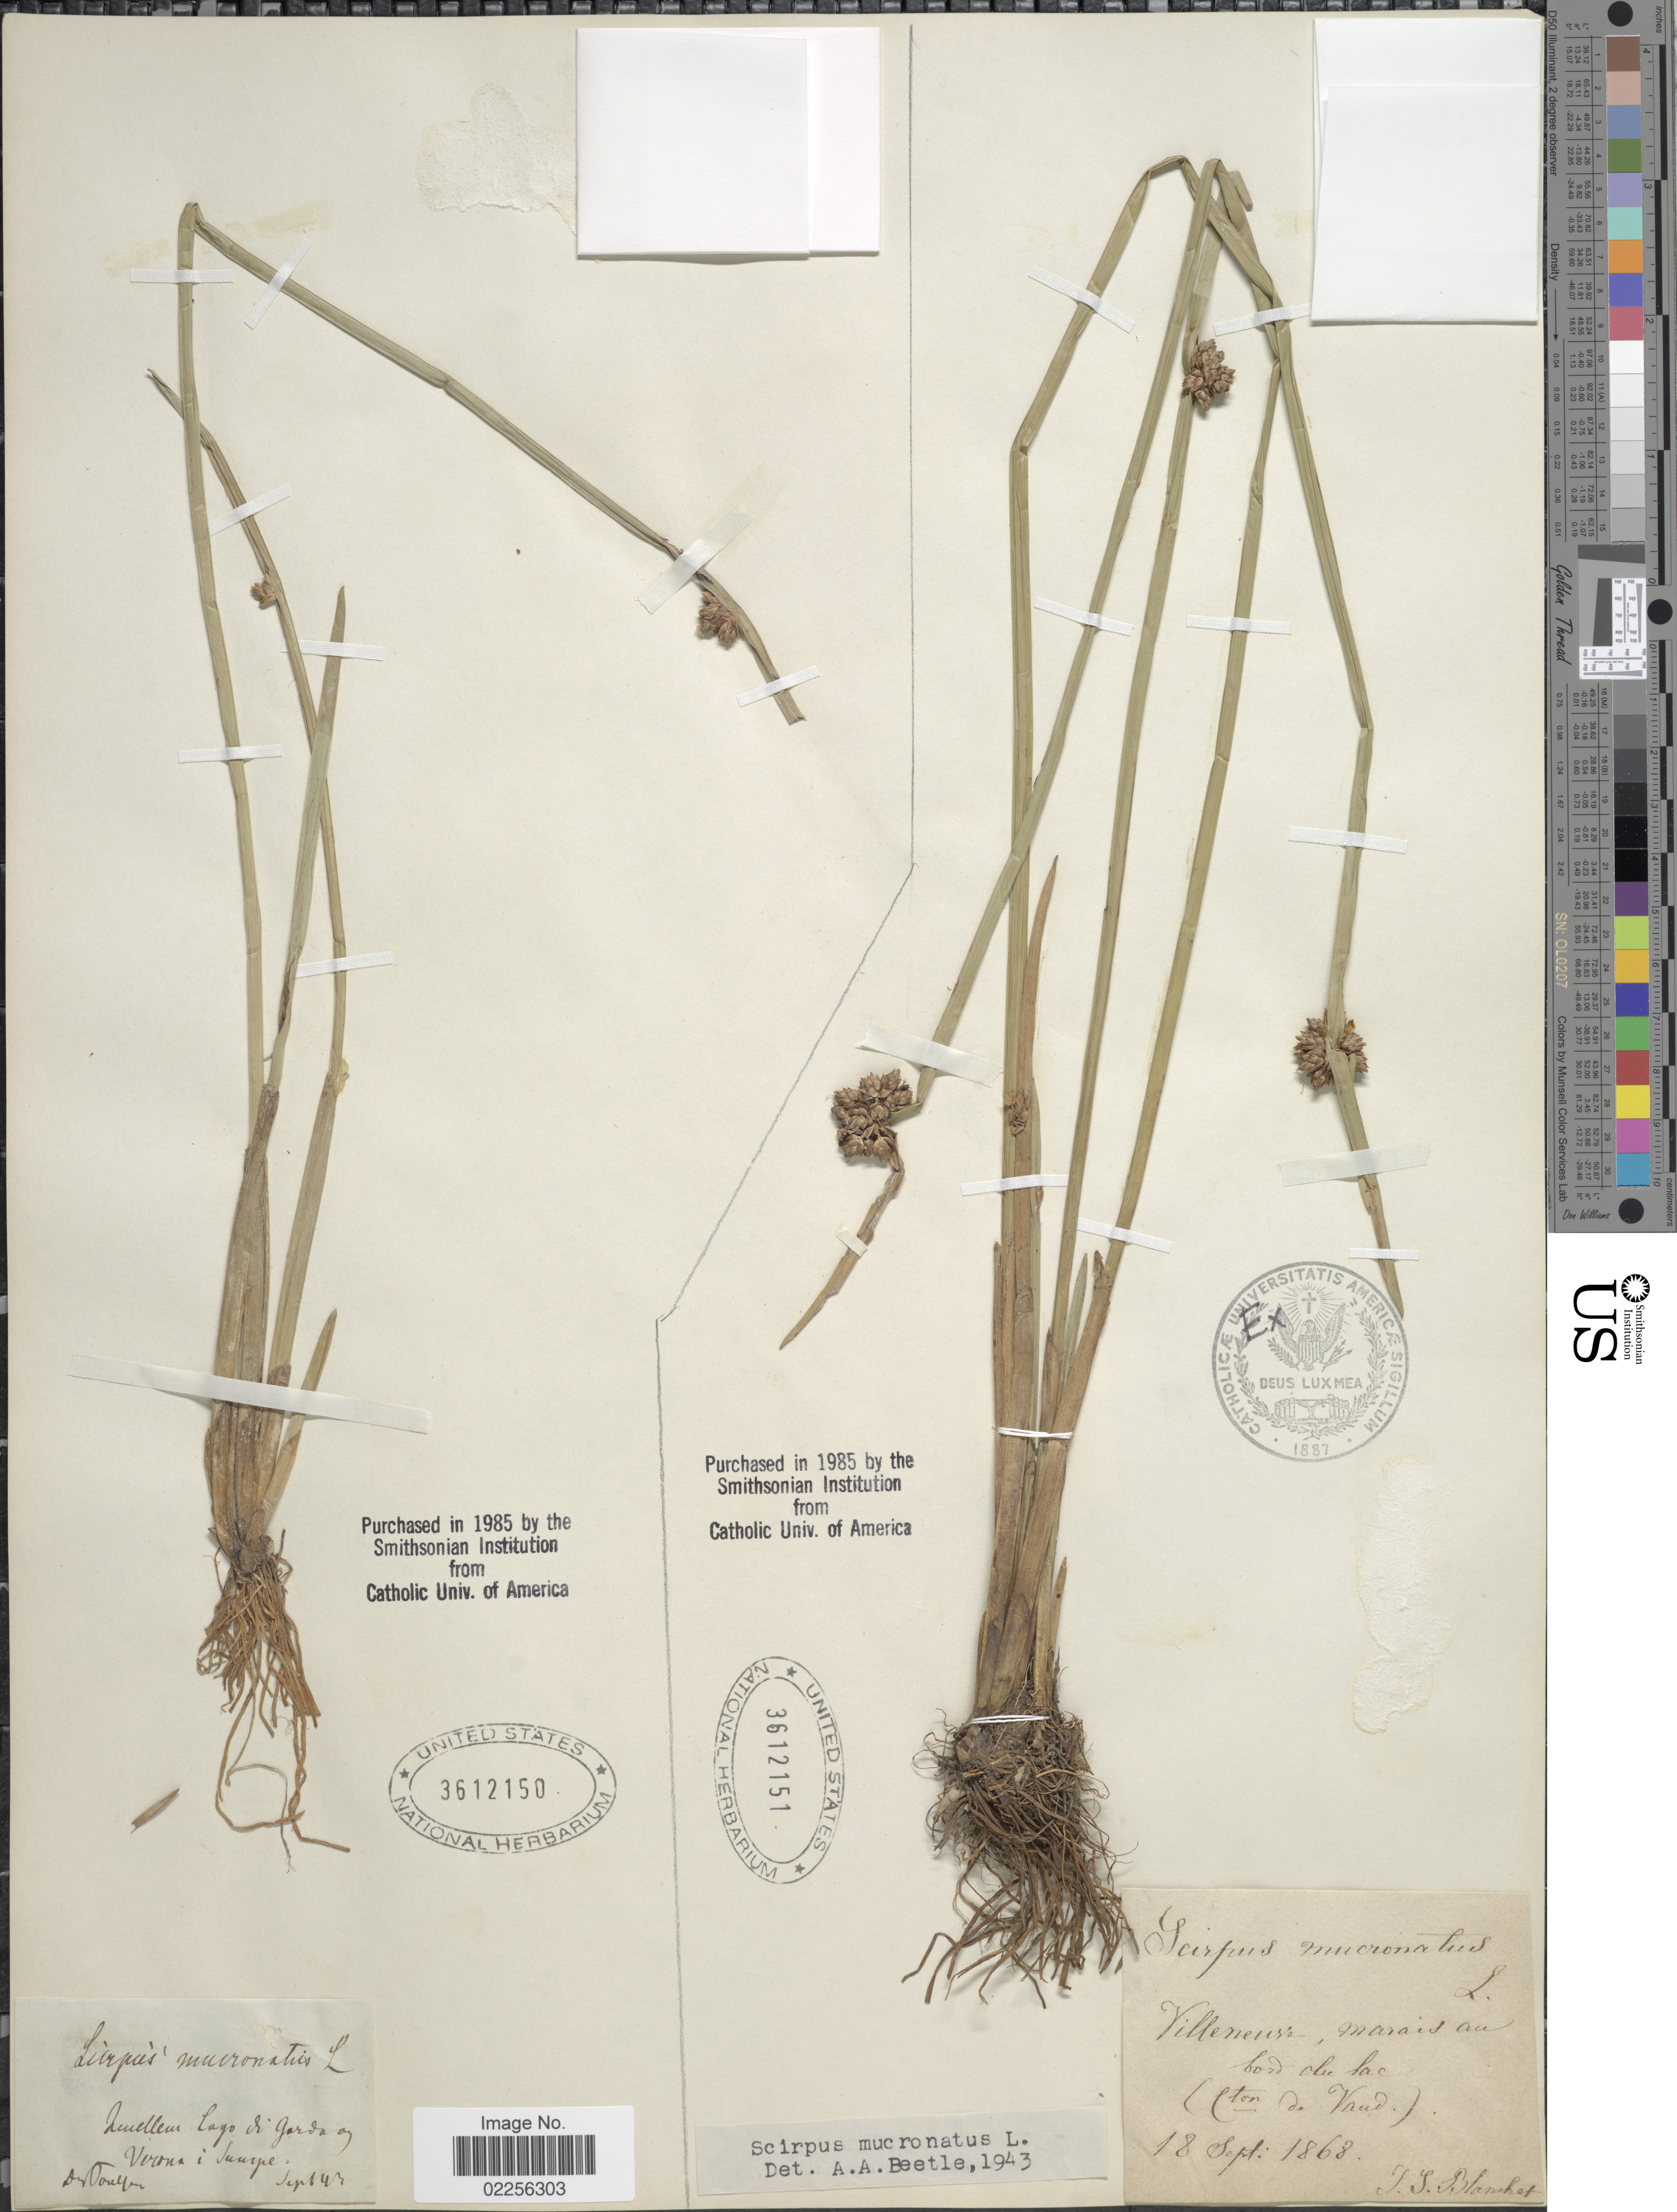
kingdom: Plantae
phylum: Tracheophyta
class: Liliopsida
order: Poales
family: Cyperaceae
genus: Schoenoplectus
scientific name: Schoenoplectus mucronatus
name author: (L.) Palla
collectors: J. Blanchon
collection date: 1868-09-18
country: Switzerland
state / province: Vaud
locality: Villeneuve, marais au bord de lac (Cton de Vaud)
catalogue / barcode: US 3612151-2